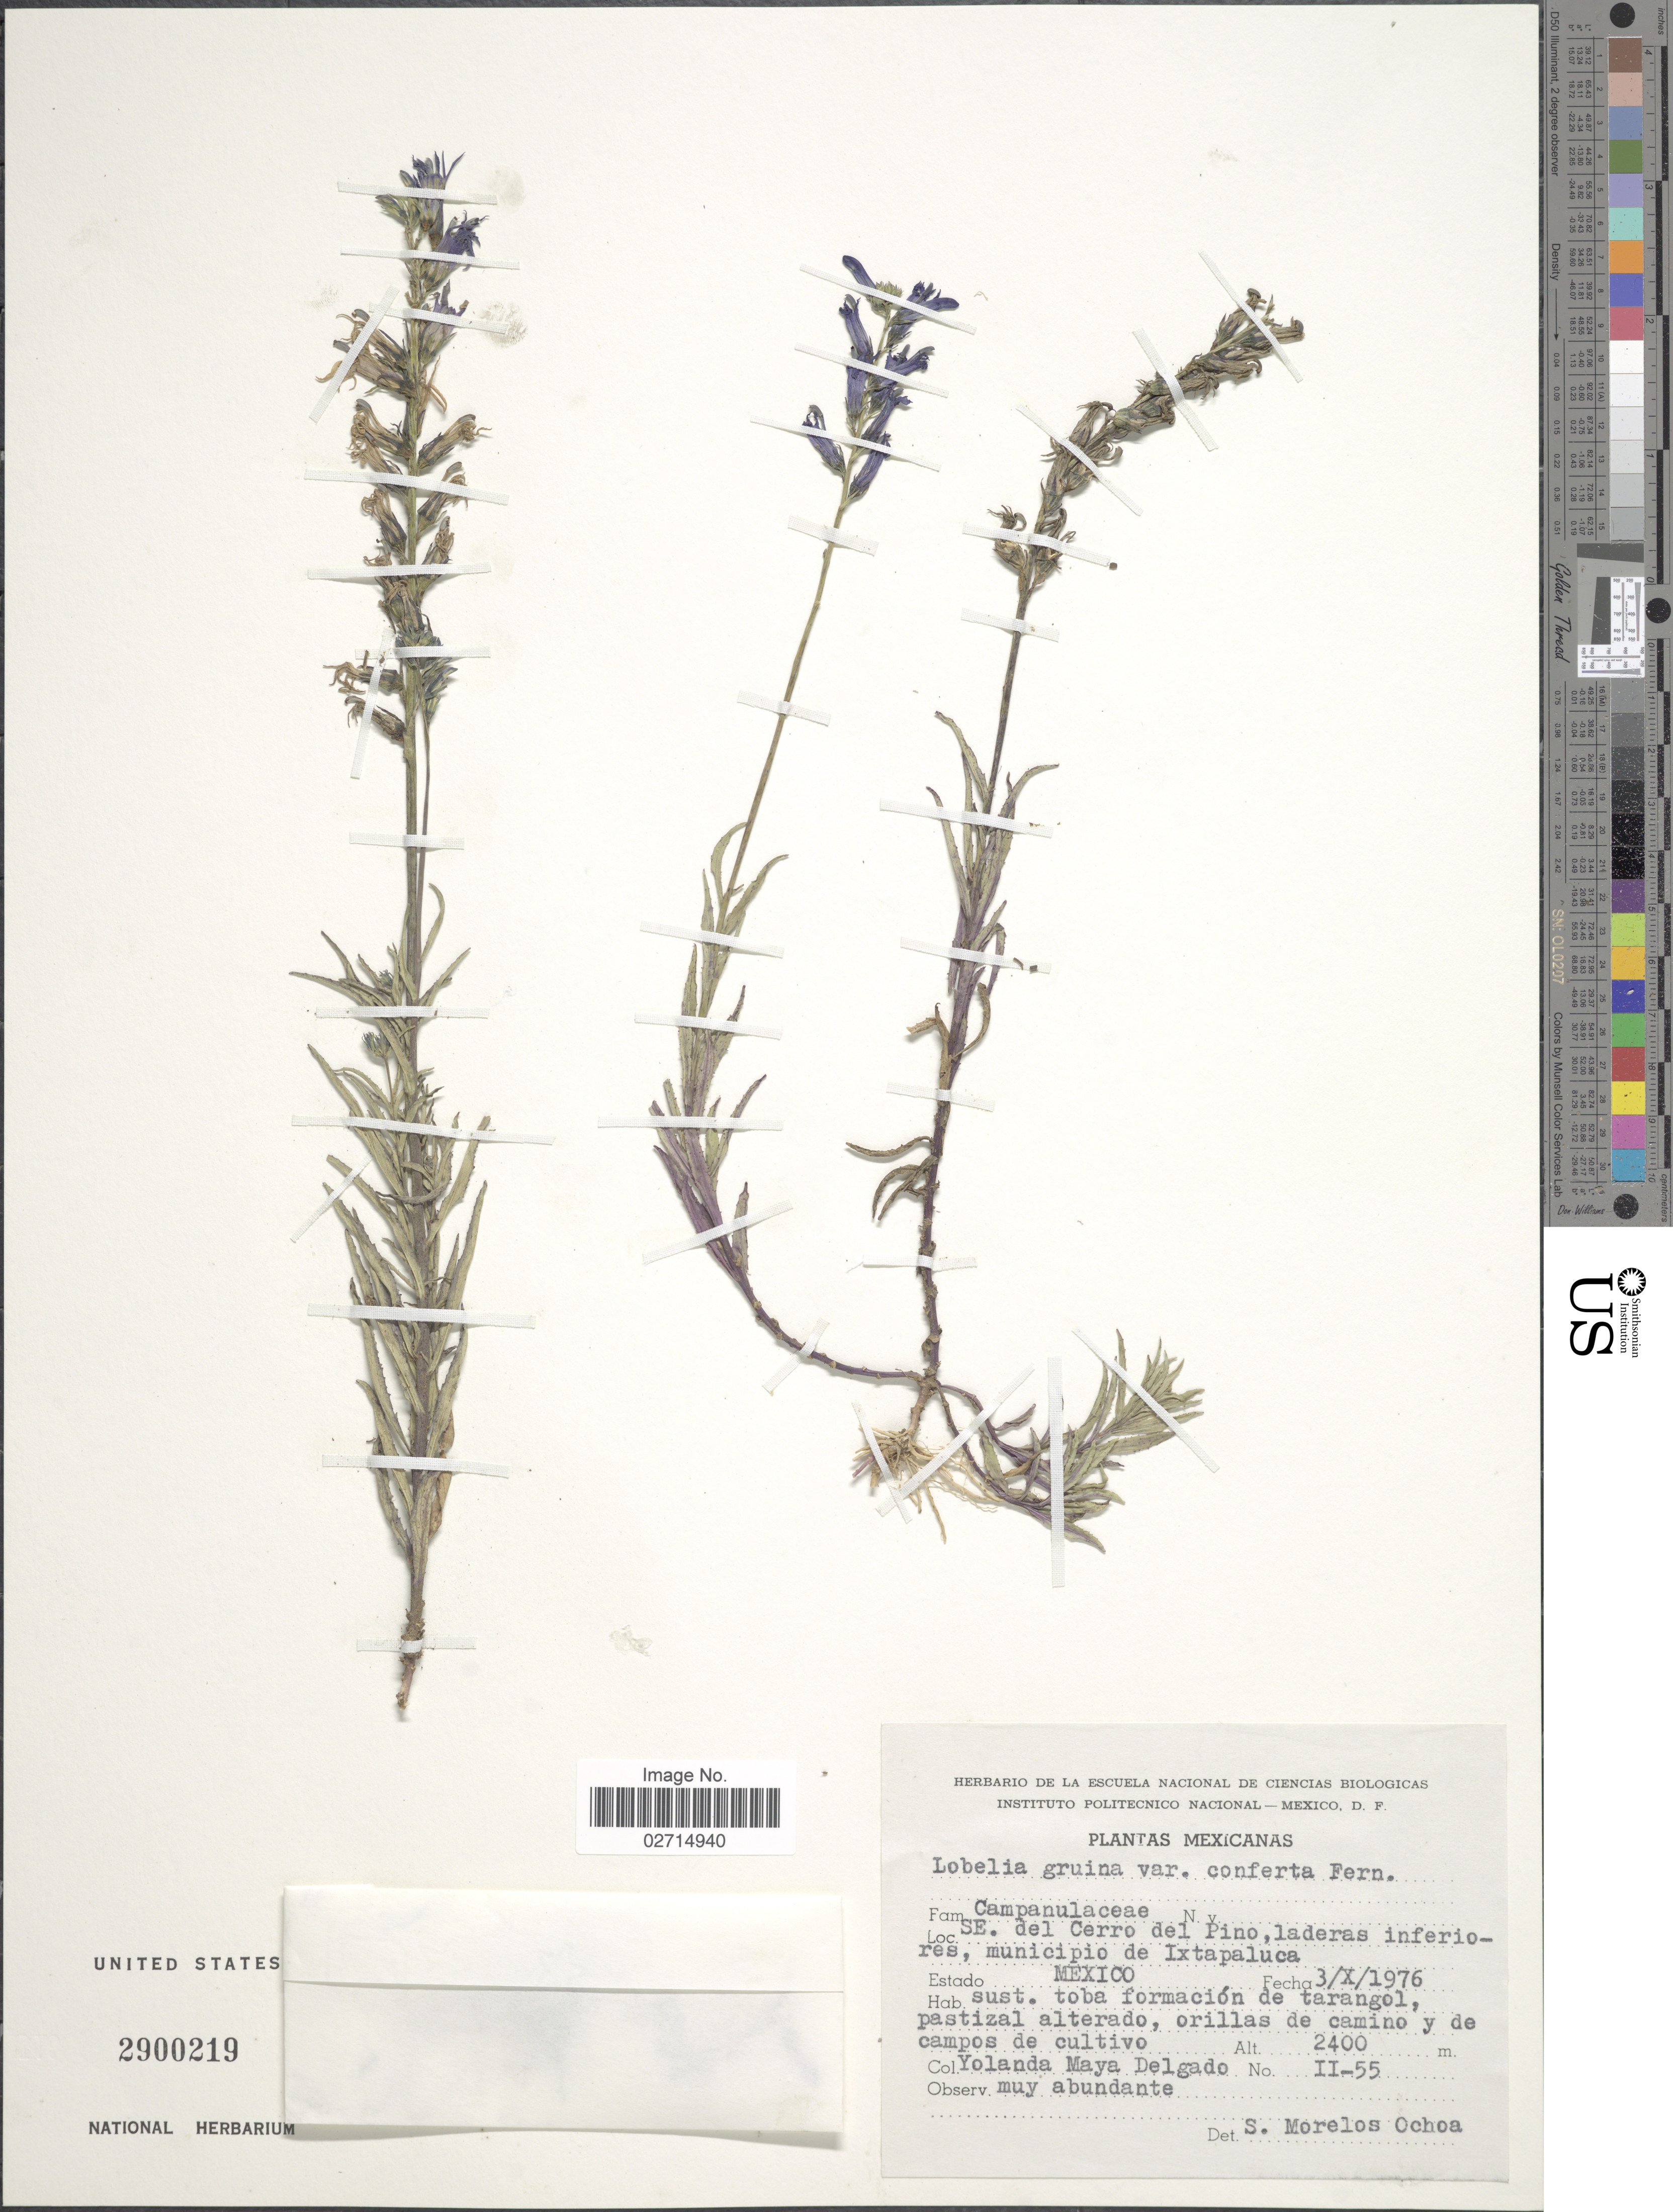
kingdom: Plantae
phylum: Tracheophyta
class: Magnoliopsida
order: Asterales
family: Campanulaceae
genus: Lobelia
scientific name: Lobelia gruina var. conferta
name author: Fernald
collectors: Y. Delgado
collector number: II-55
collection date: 1976-10-03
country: Mexico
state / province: México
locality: SE. del Cerro del Pino, laderas inferiores, municipio de Ixtapaluca, Estado Mexico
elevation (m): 2400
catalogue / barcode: US 2900219